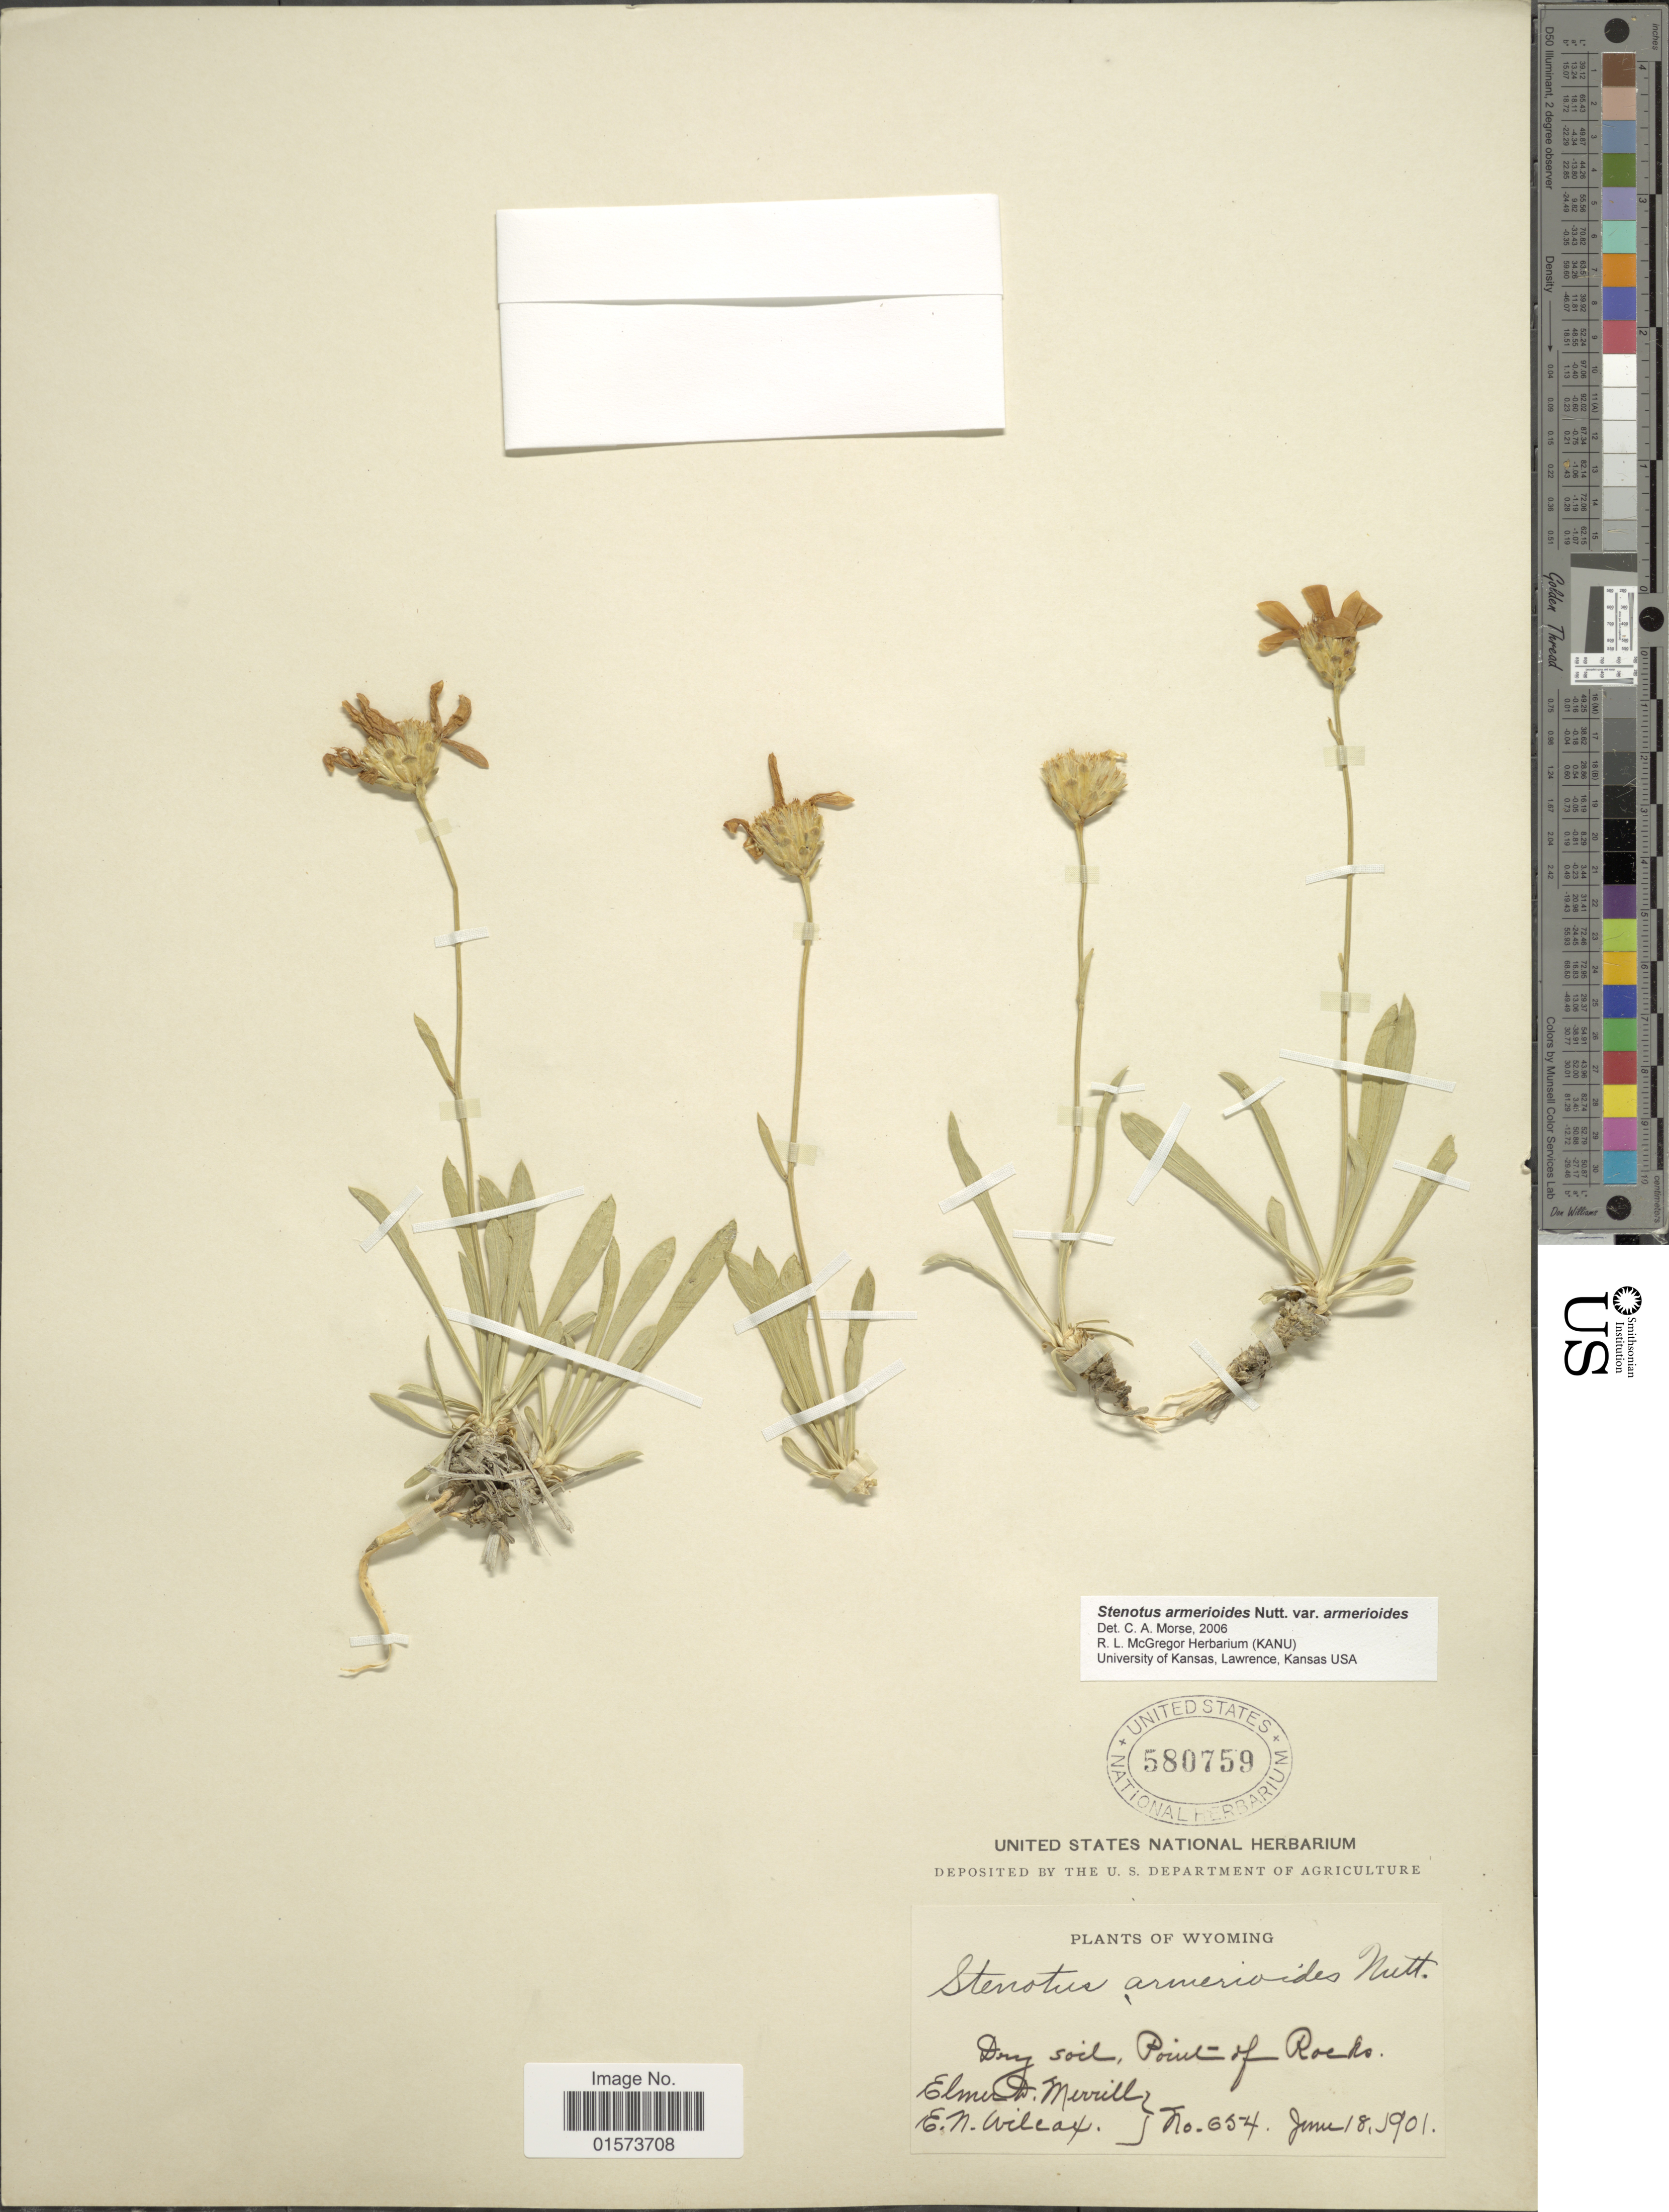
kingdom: Plantae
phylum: Tracheophyta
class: Magnoliopsida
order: Asterales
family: Asteraceae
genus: Stenotus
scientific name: Stenotus armerioides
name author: Nutt.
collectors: E. D. Merrill & E. Wilcox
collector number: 654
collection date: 1901-06-18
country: United States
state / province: Wyoming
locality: Dry soil, Point of Rocks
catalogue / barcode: US 580759